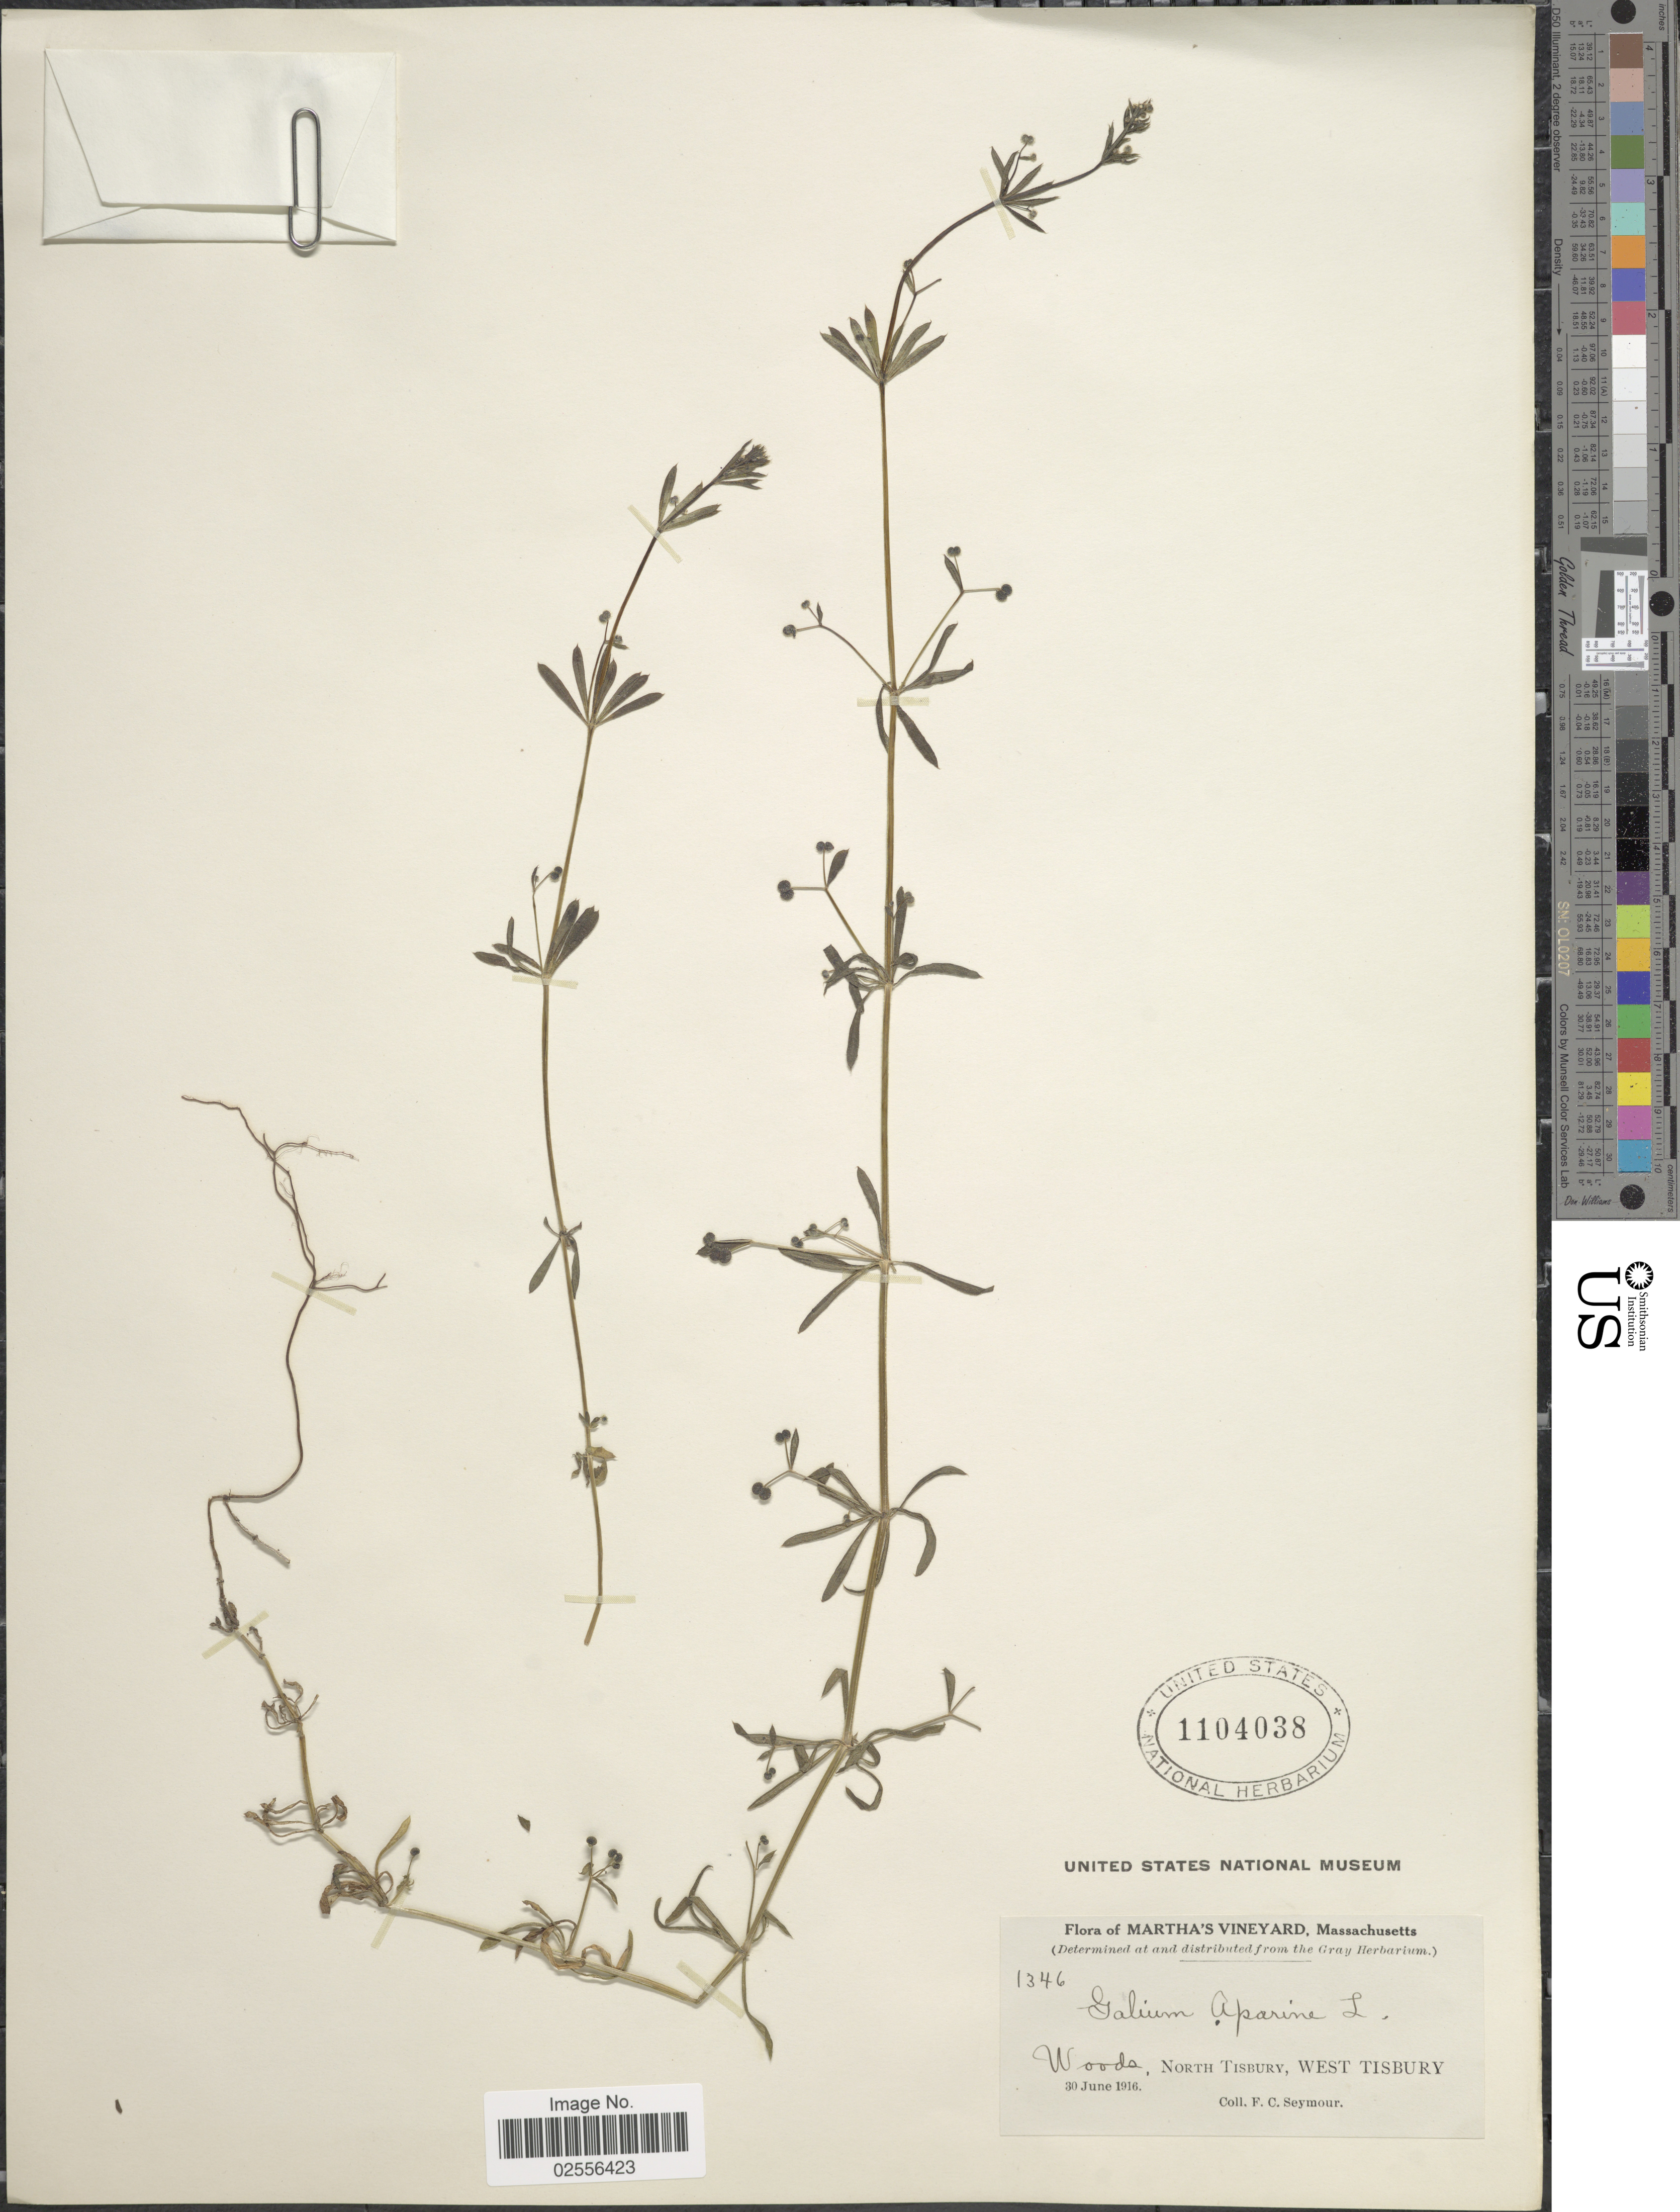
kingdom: Plantae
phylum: Tracheophyta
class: Magnoliopsida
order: Gentianales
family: Rubiaceae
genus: Galium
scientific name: Galium aparine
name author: L.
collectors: F. C. Seymour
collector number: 1346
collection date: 1916-06-30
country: United States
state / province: Massachusetts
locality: Martha's Vineyard. North Tisbury, West Tisbury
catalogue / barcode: US 1104038